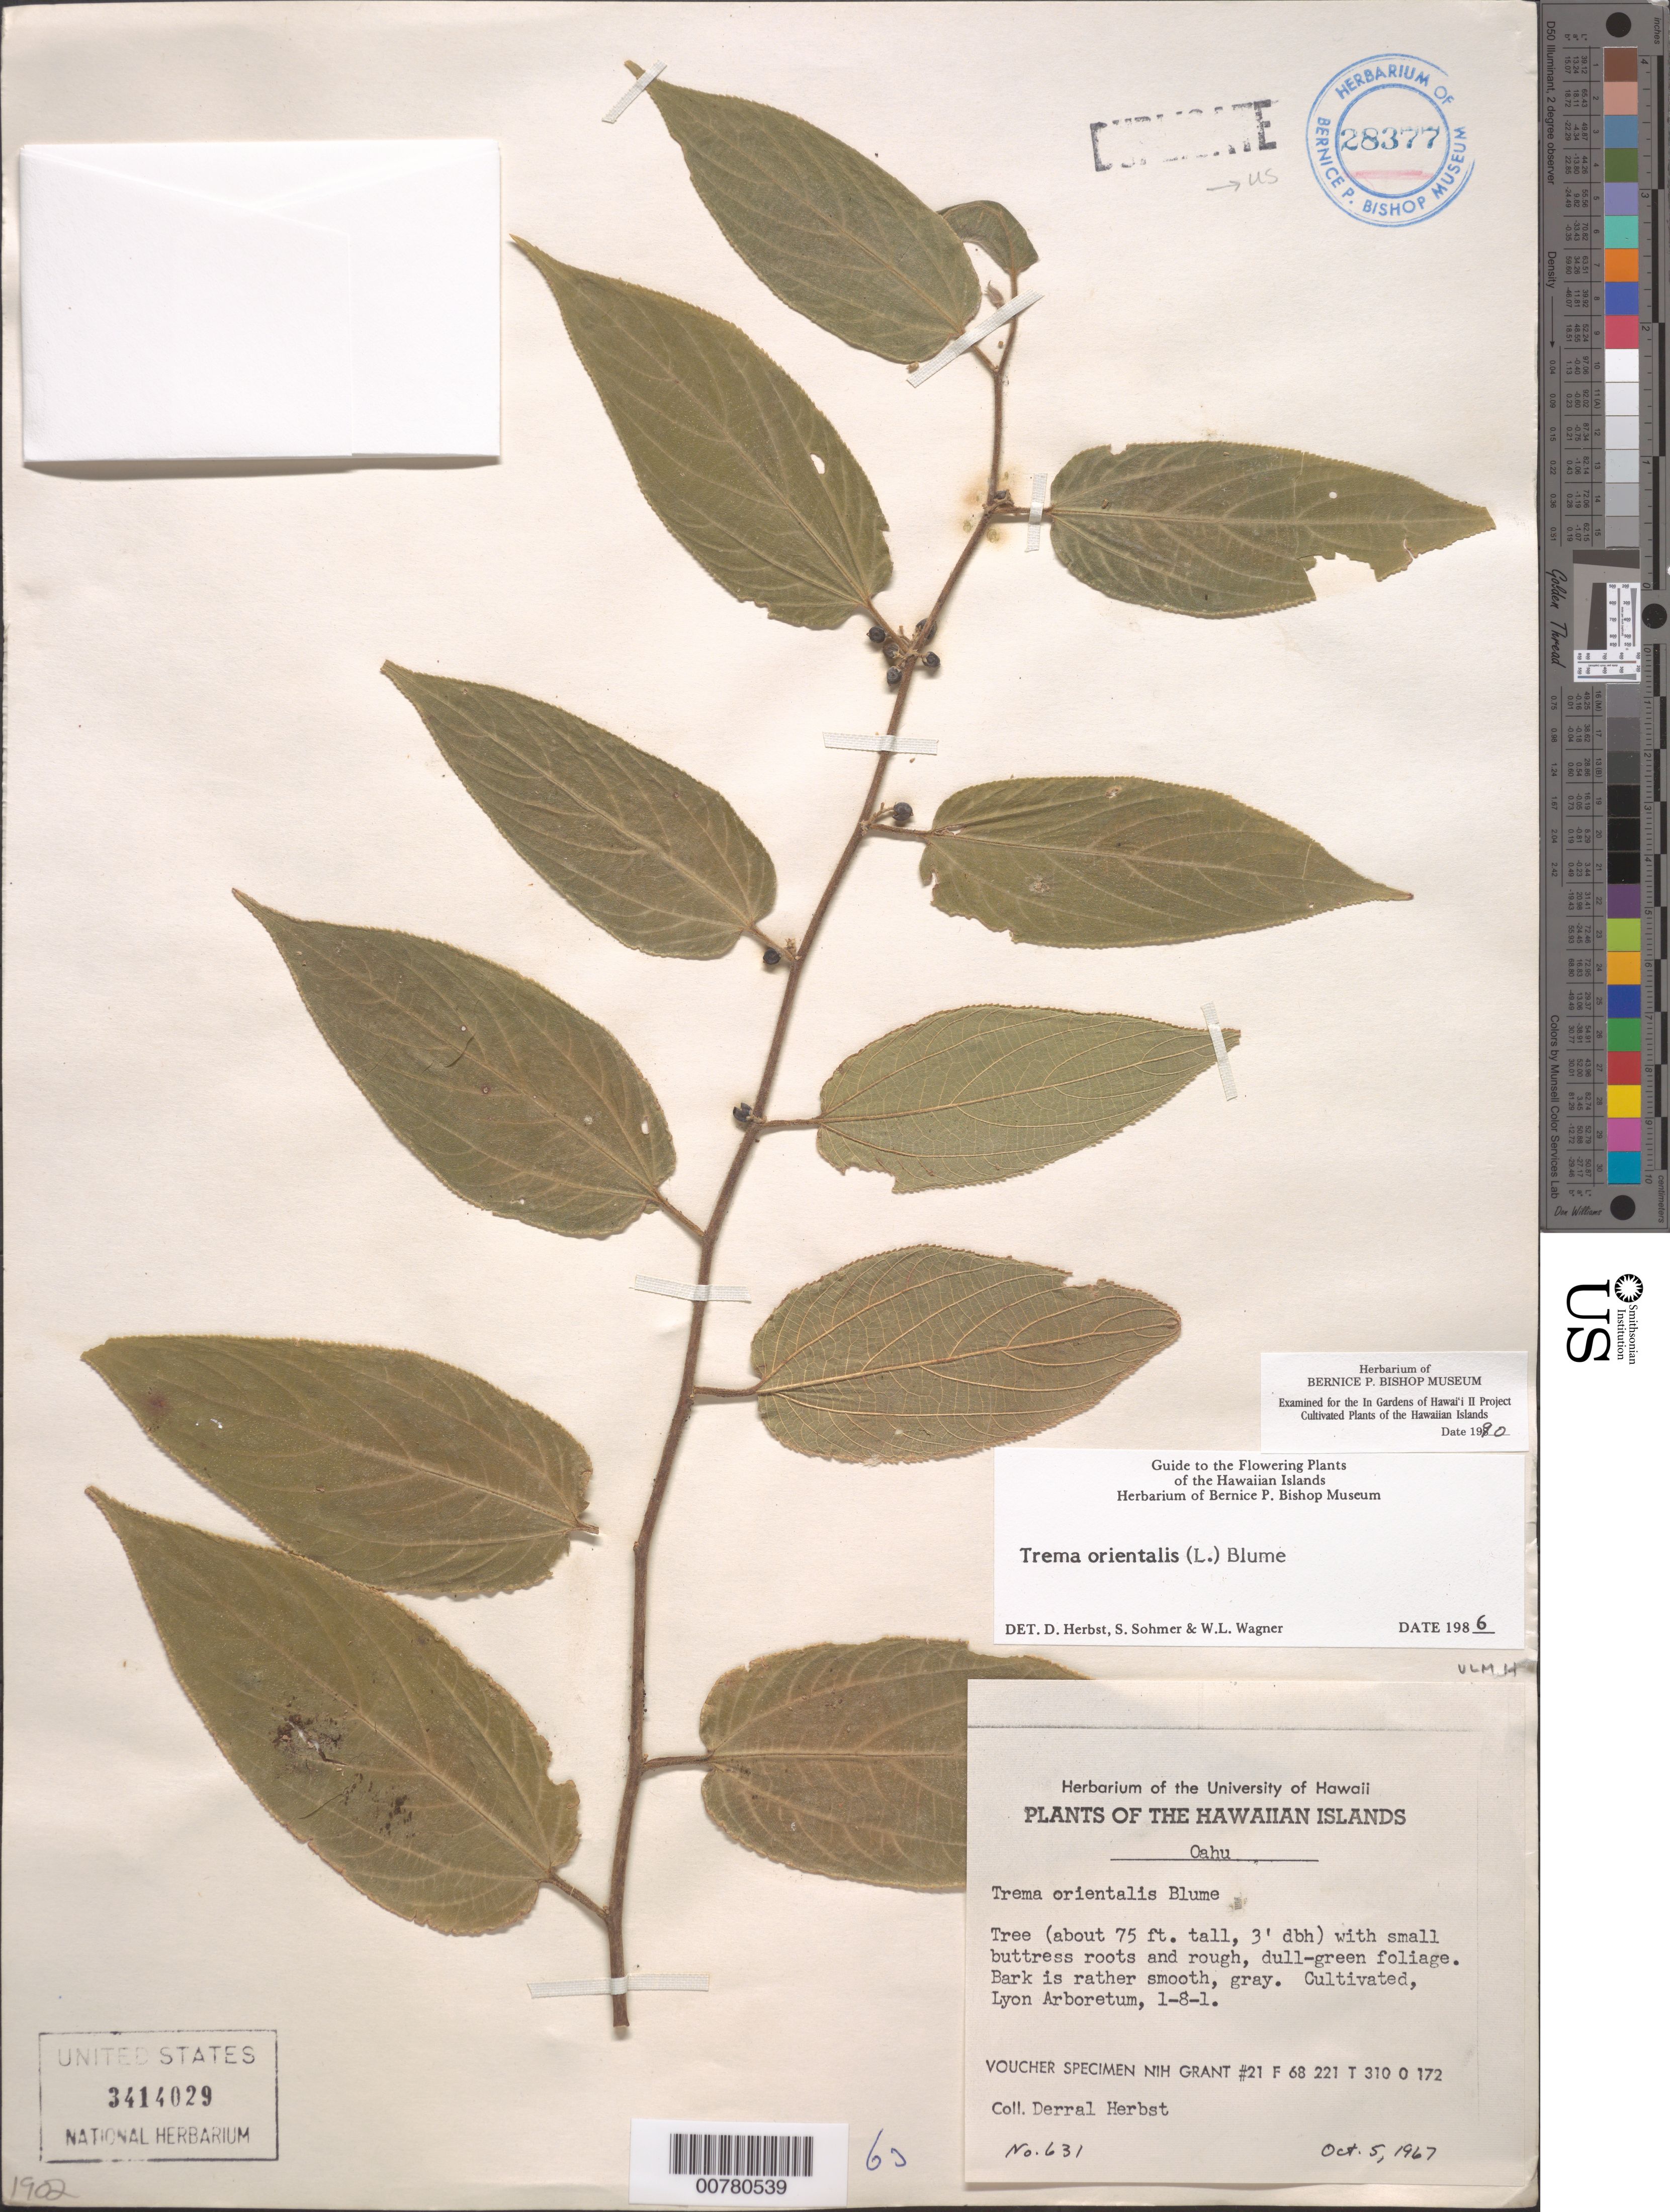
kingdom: Plantae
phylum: Tracheophyta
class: Magnoliopsida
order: Rosales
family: Cannabaceae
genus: Trema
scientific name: Trema orientale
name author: (L.) Blume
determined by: Wagner, W. L.; Herbst, D. R.; Sohmer, S. H.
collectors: D. R. Herbst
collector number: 631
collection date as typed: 5 Oct 1967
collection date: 1967-10-05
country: United States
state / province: Hawaii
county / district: Honolulu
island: Oahu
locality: Honolulu, Lyon Arboretum. Sect. 1 - row 8 - tree 1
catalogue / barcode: US 3414029